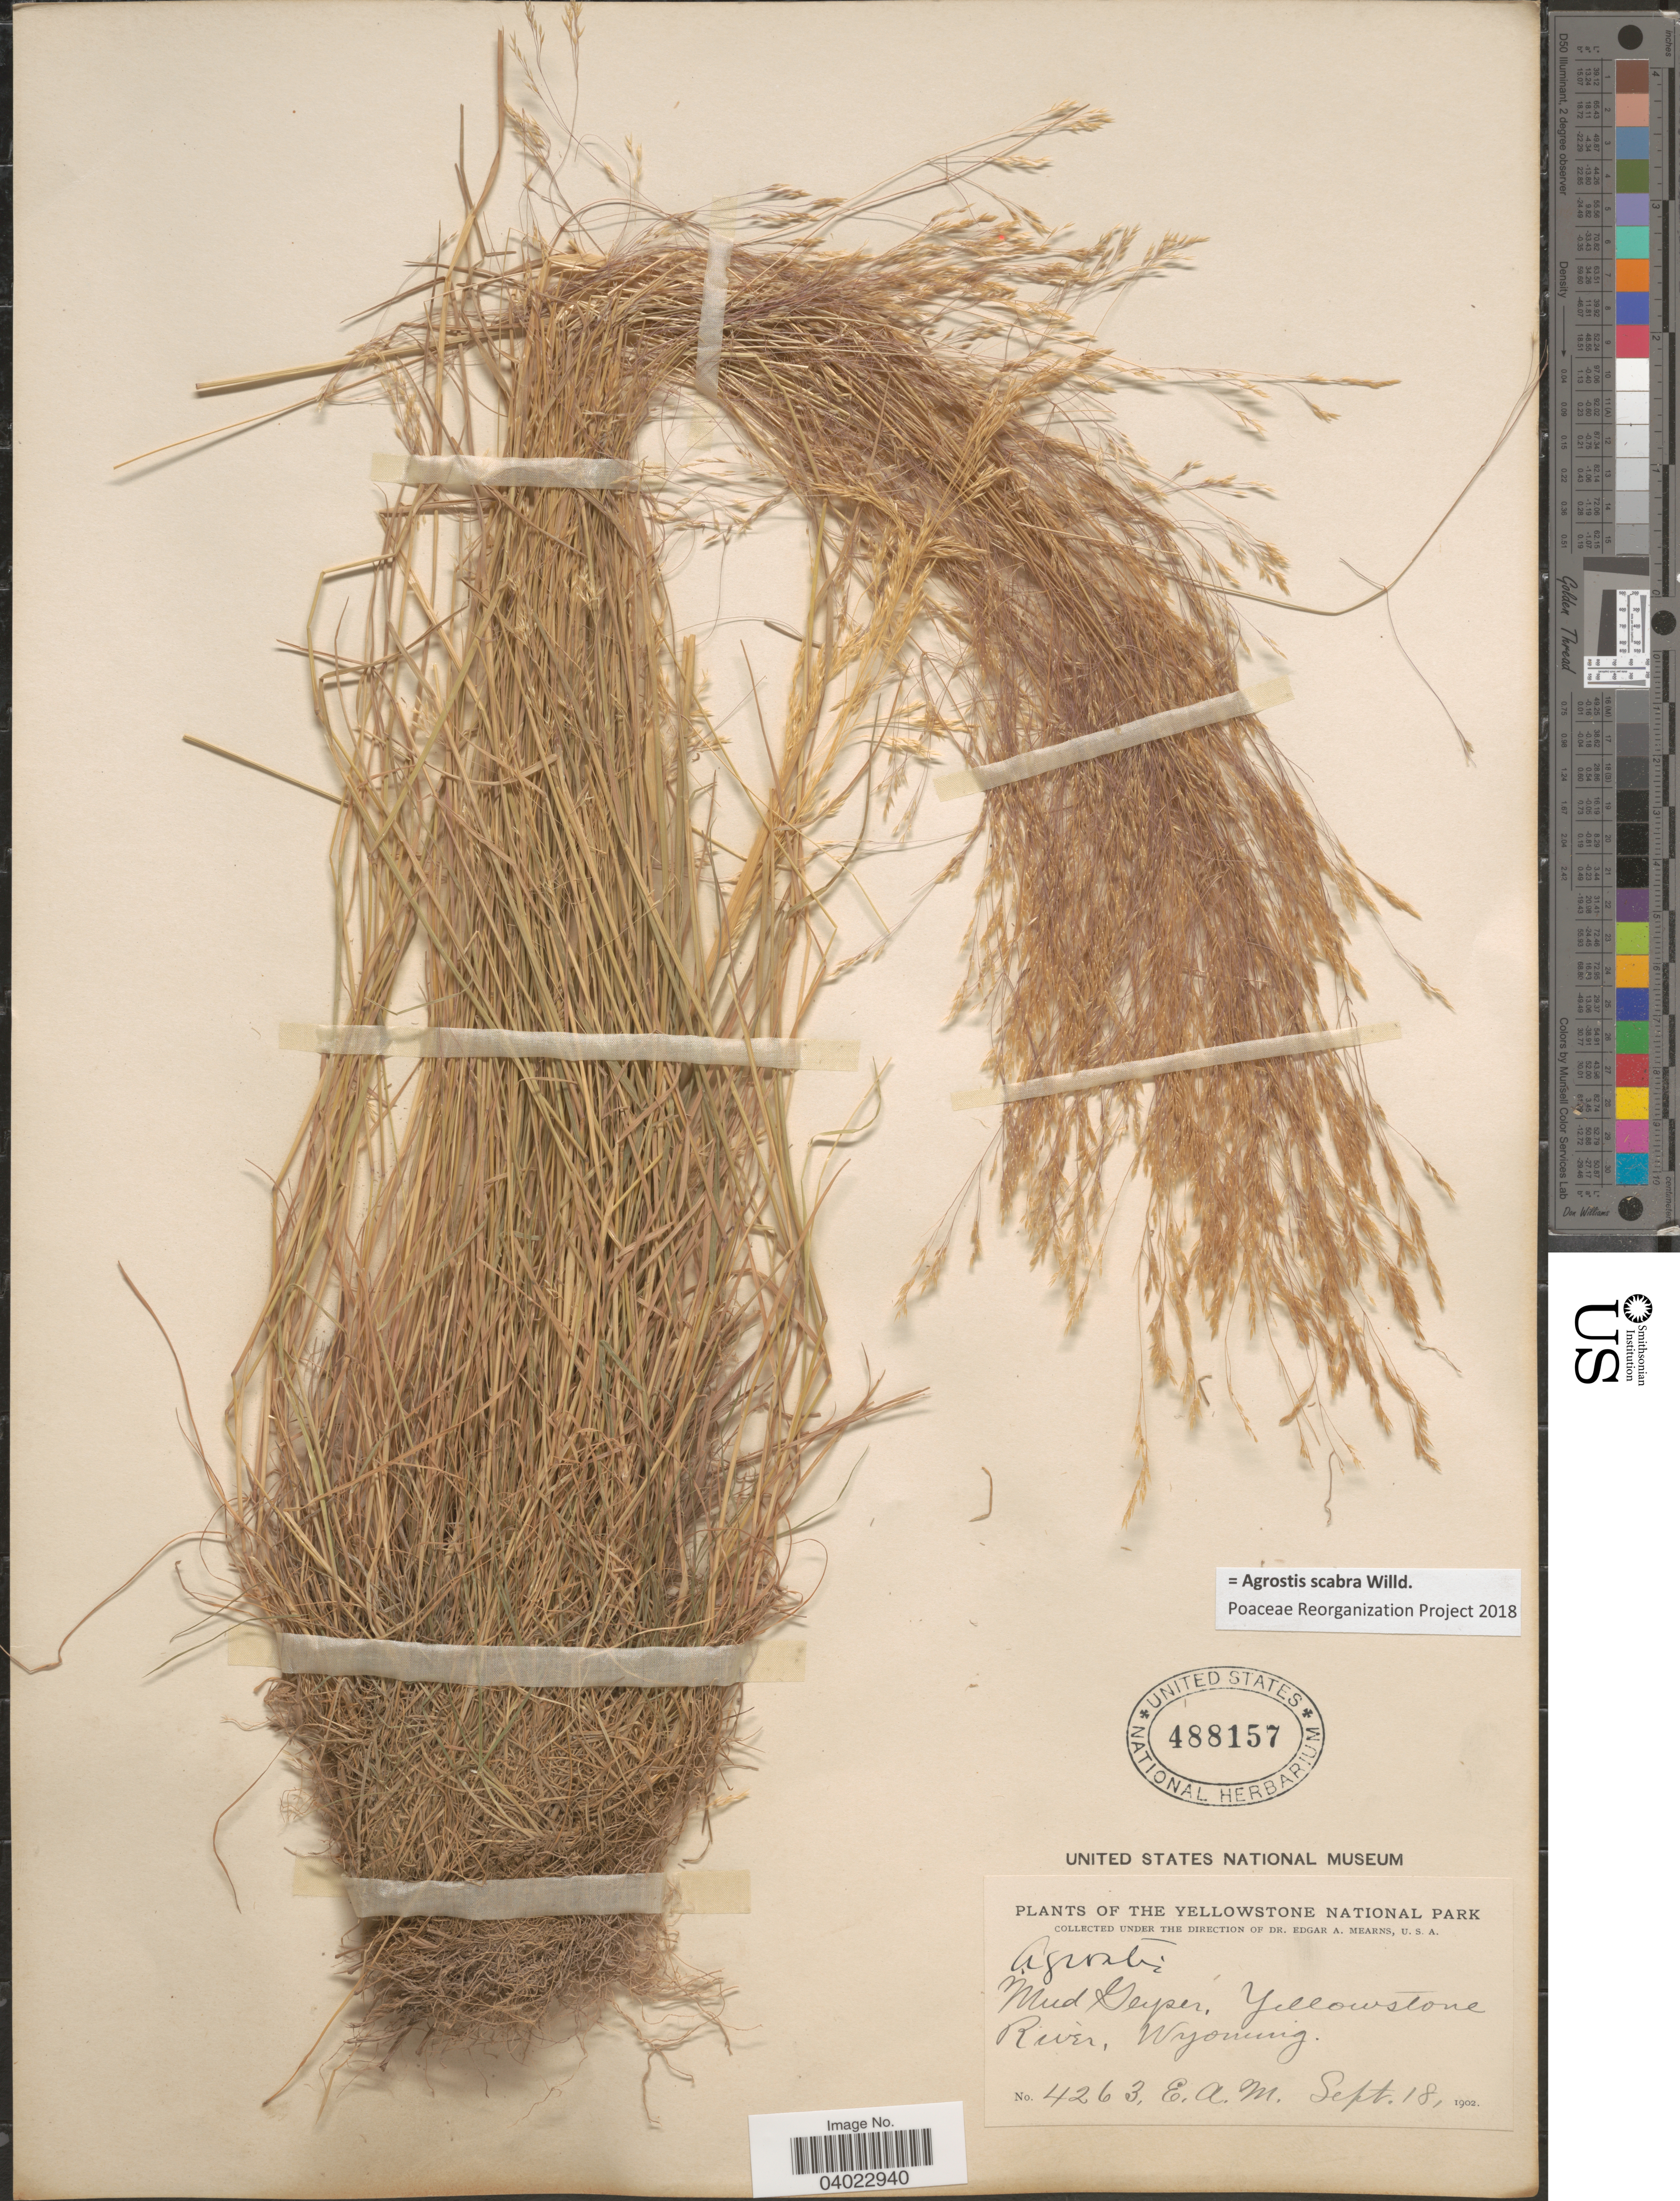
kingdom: Plantae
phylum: Tracheophyta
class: Liliopsida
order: Poales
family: Poaceae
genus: Agrostis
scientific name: Agrostis scabra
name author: Willd.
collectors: E. A. Mearns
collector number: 4263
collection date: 1902-09-18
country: United States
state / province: Wyoming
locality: The Yellowstone National Park. Mud Geyser, Yellowstone River.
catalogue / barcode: US 488157